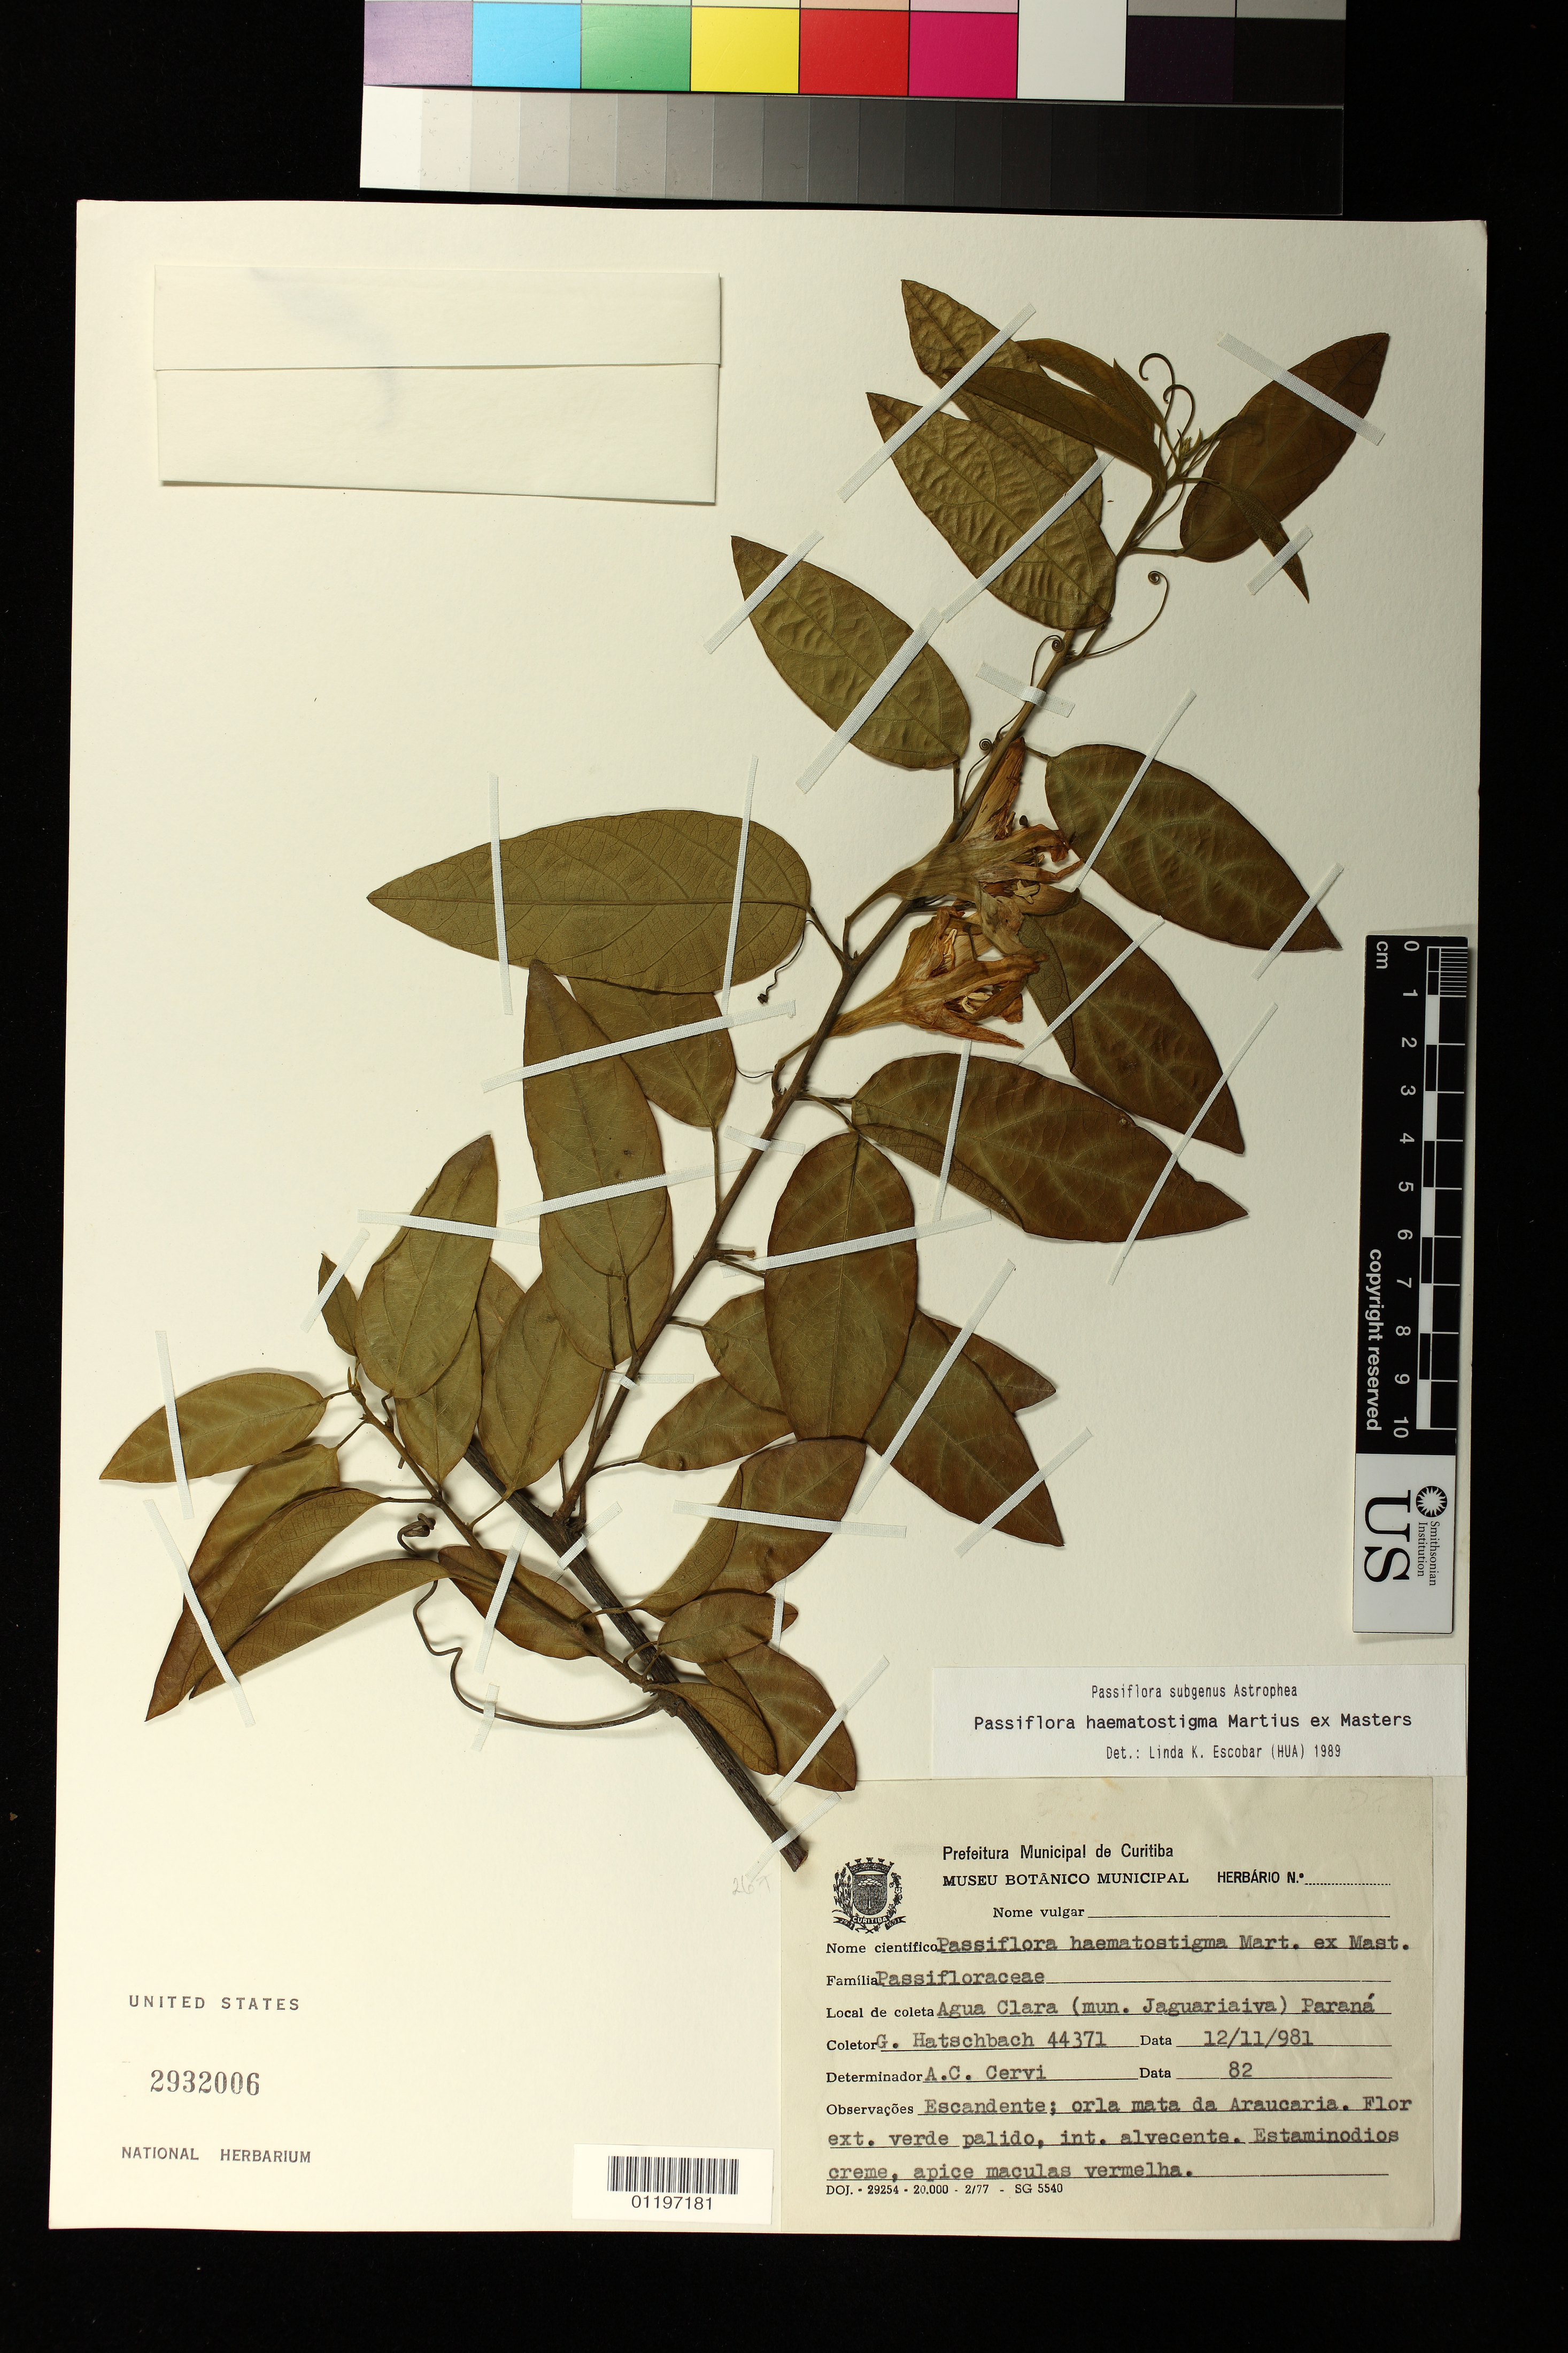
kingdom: Plantae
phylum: Tracheophyta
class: Magnoliopsida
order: Malpighiales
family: Passifloraceae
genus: Passiflora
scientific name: Passiflora haematostigma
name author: Mart. ex Mast.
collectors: G. Hatschbach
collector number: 44371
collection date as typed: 11 Dec 1981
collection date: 1981-12-11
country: Brazil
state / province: Paraná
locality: Agua Clara (mun. Jaguariaiva) Paraná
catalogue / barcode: US 2932006